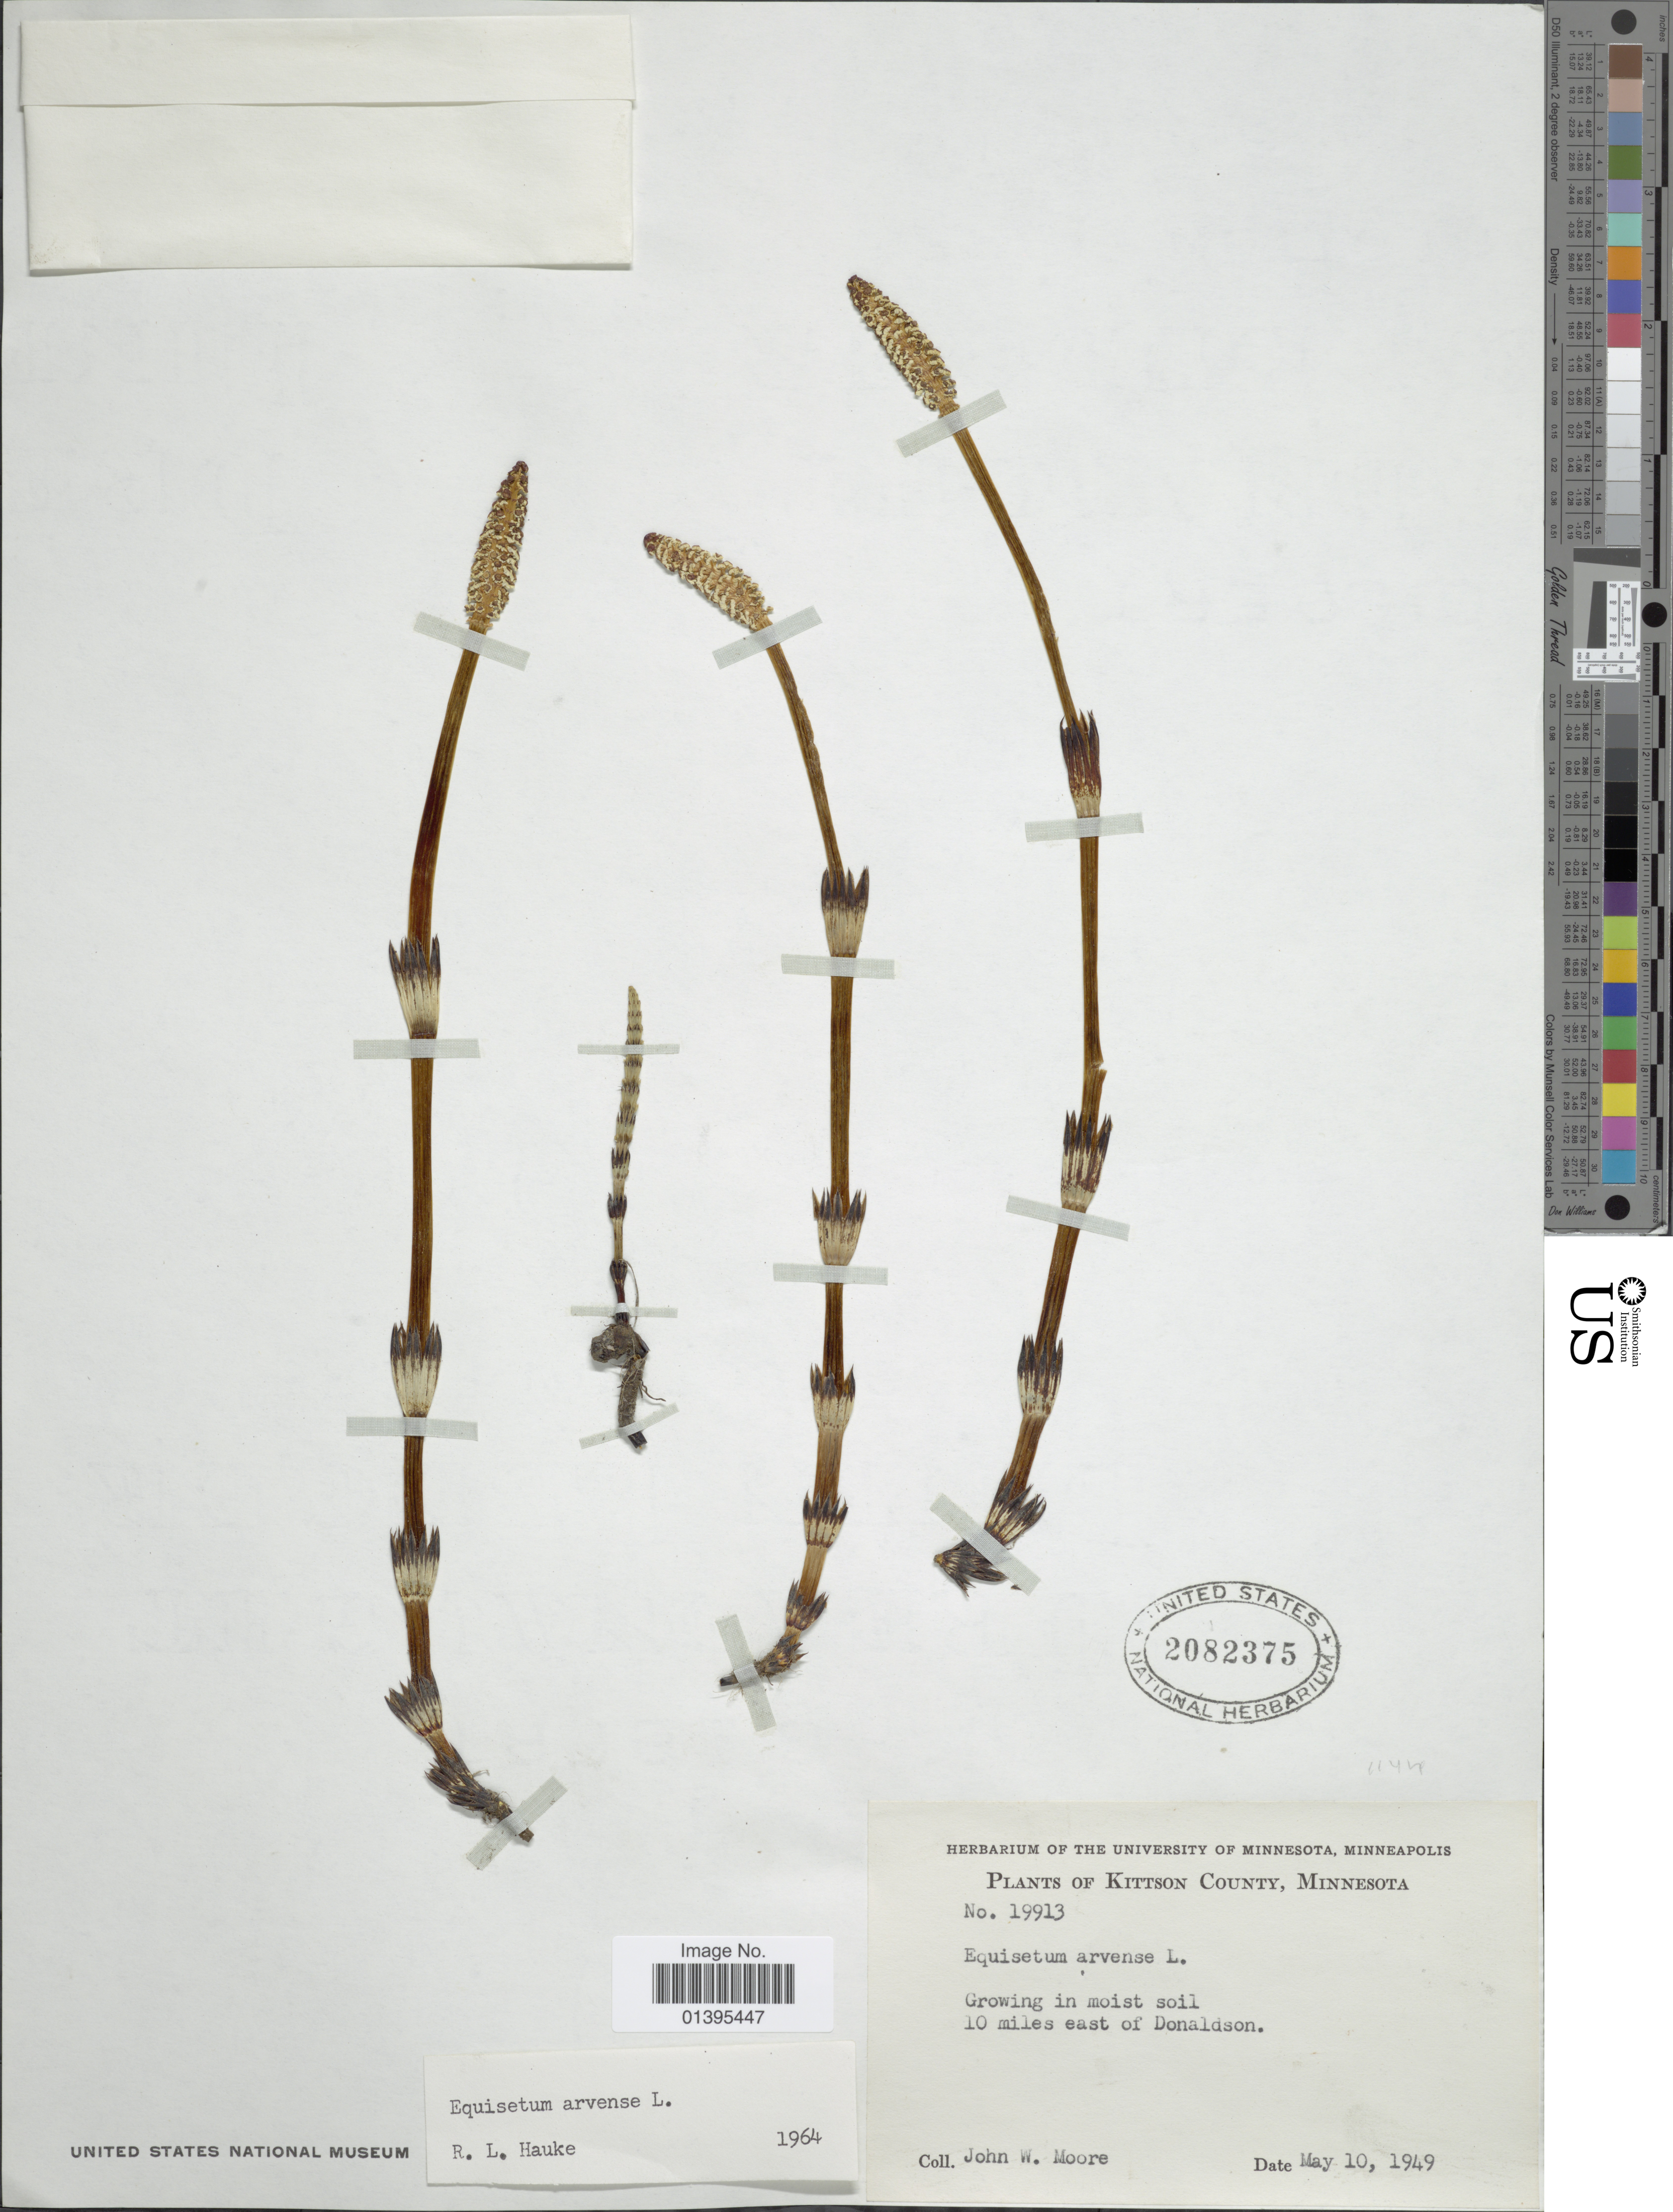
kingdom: Plantae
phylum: Tracheophyta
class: Polypodiopsida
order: Equisetales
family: Equisetaceae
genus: Equisetum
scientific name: Equisetum arvense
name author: L.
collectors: J. W. Moore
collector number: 19913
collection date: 1949-05-10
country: United States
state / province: Minnesota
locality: Kittson County, 10 miles east of Donaldson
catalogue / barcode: US 2082375